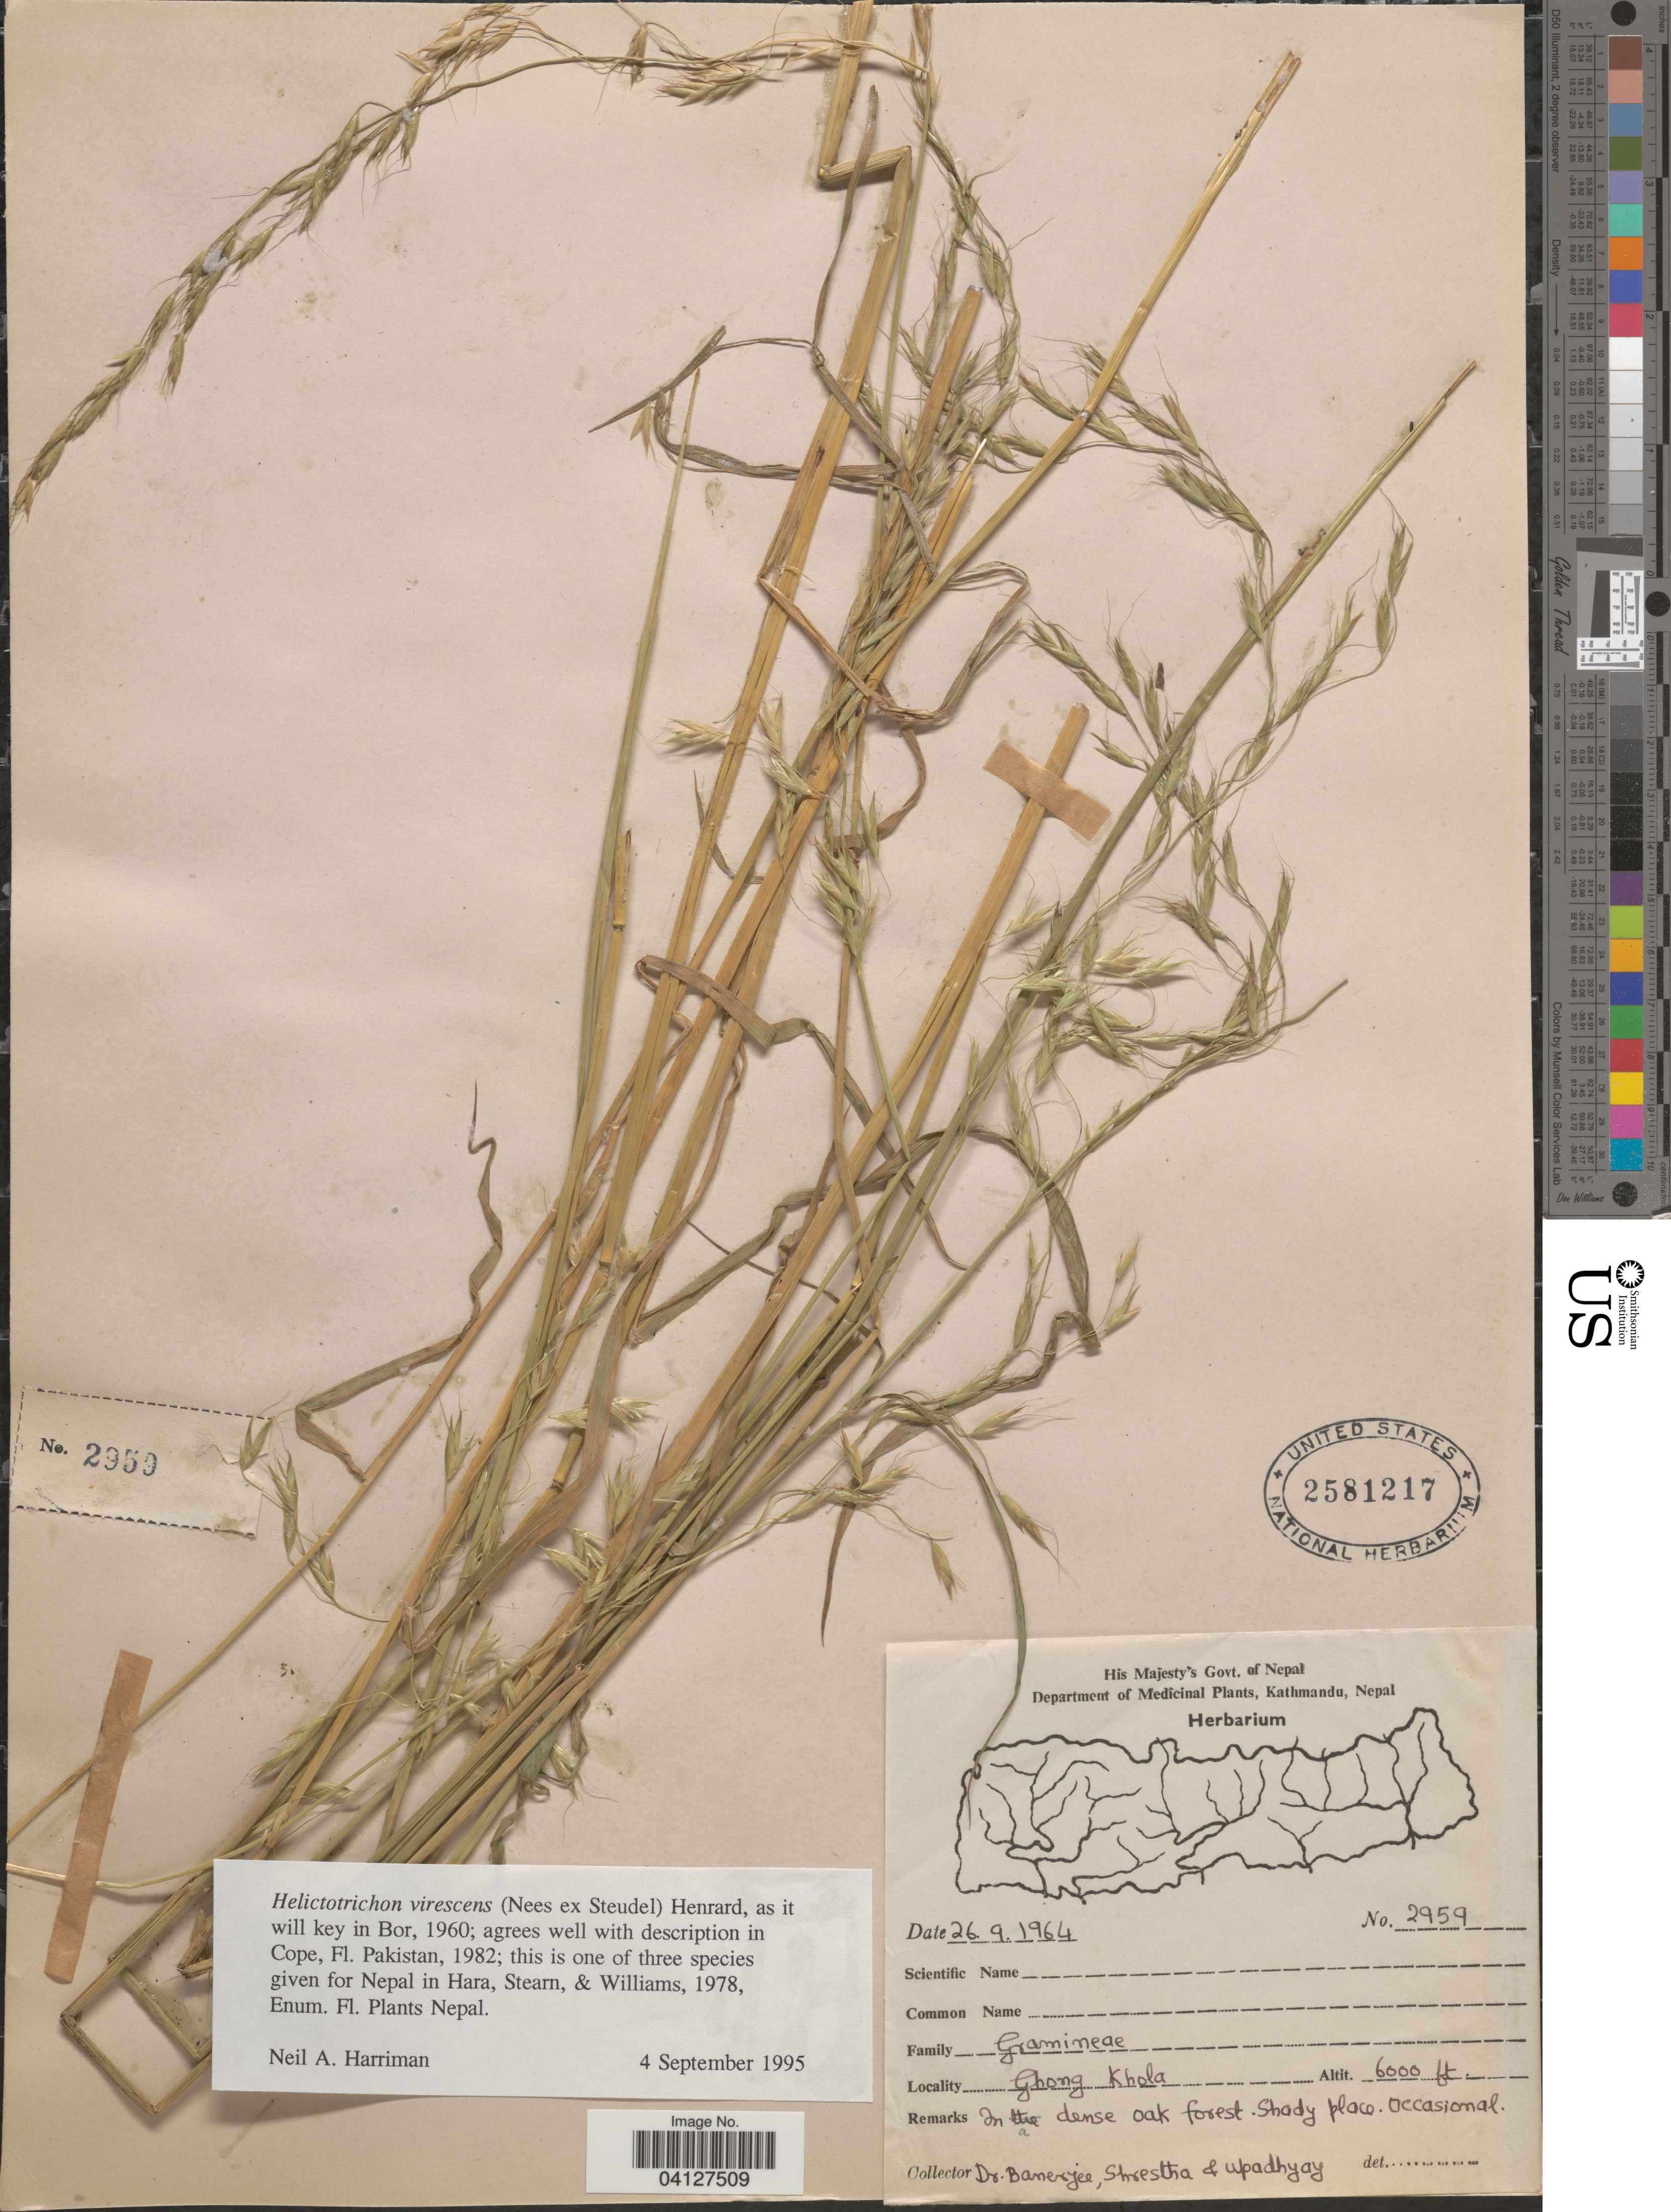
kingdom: Plantae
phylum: Tracheophyta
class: Liliopsida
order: Poales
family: Poaceae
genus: Trisetopsis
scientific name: Trisetopsis virescens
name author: (Nees) Röser & Wölk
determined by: Soreng, Robert J., Research Associate (BOT), Smithsonian Institution - National Museum of Natural History (UNITED STATES)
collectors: Banerjee, -. Shrestha & Upadhyay, --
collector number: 2959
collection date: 1964-09-26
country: India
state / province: Sikkim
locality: Ghong Khola.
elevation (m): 1829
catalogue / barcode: US 2581217